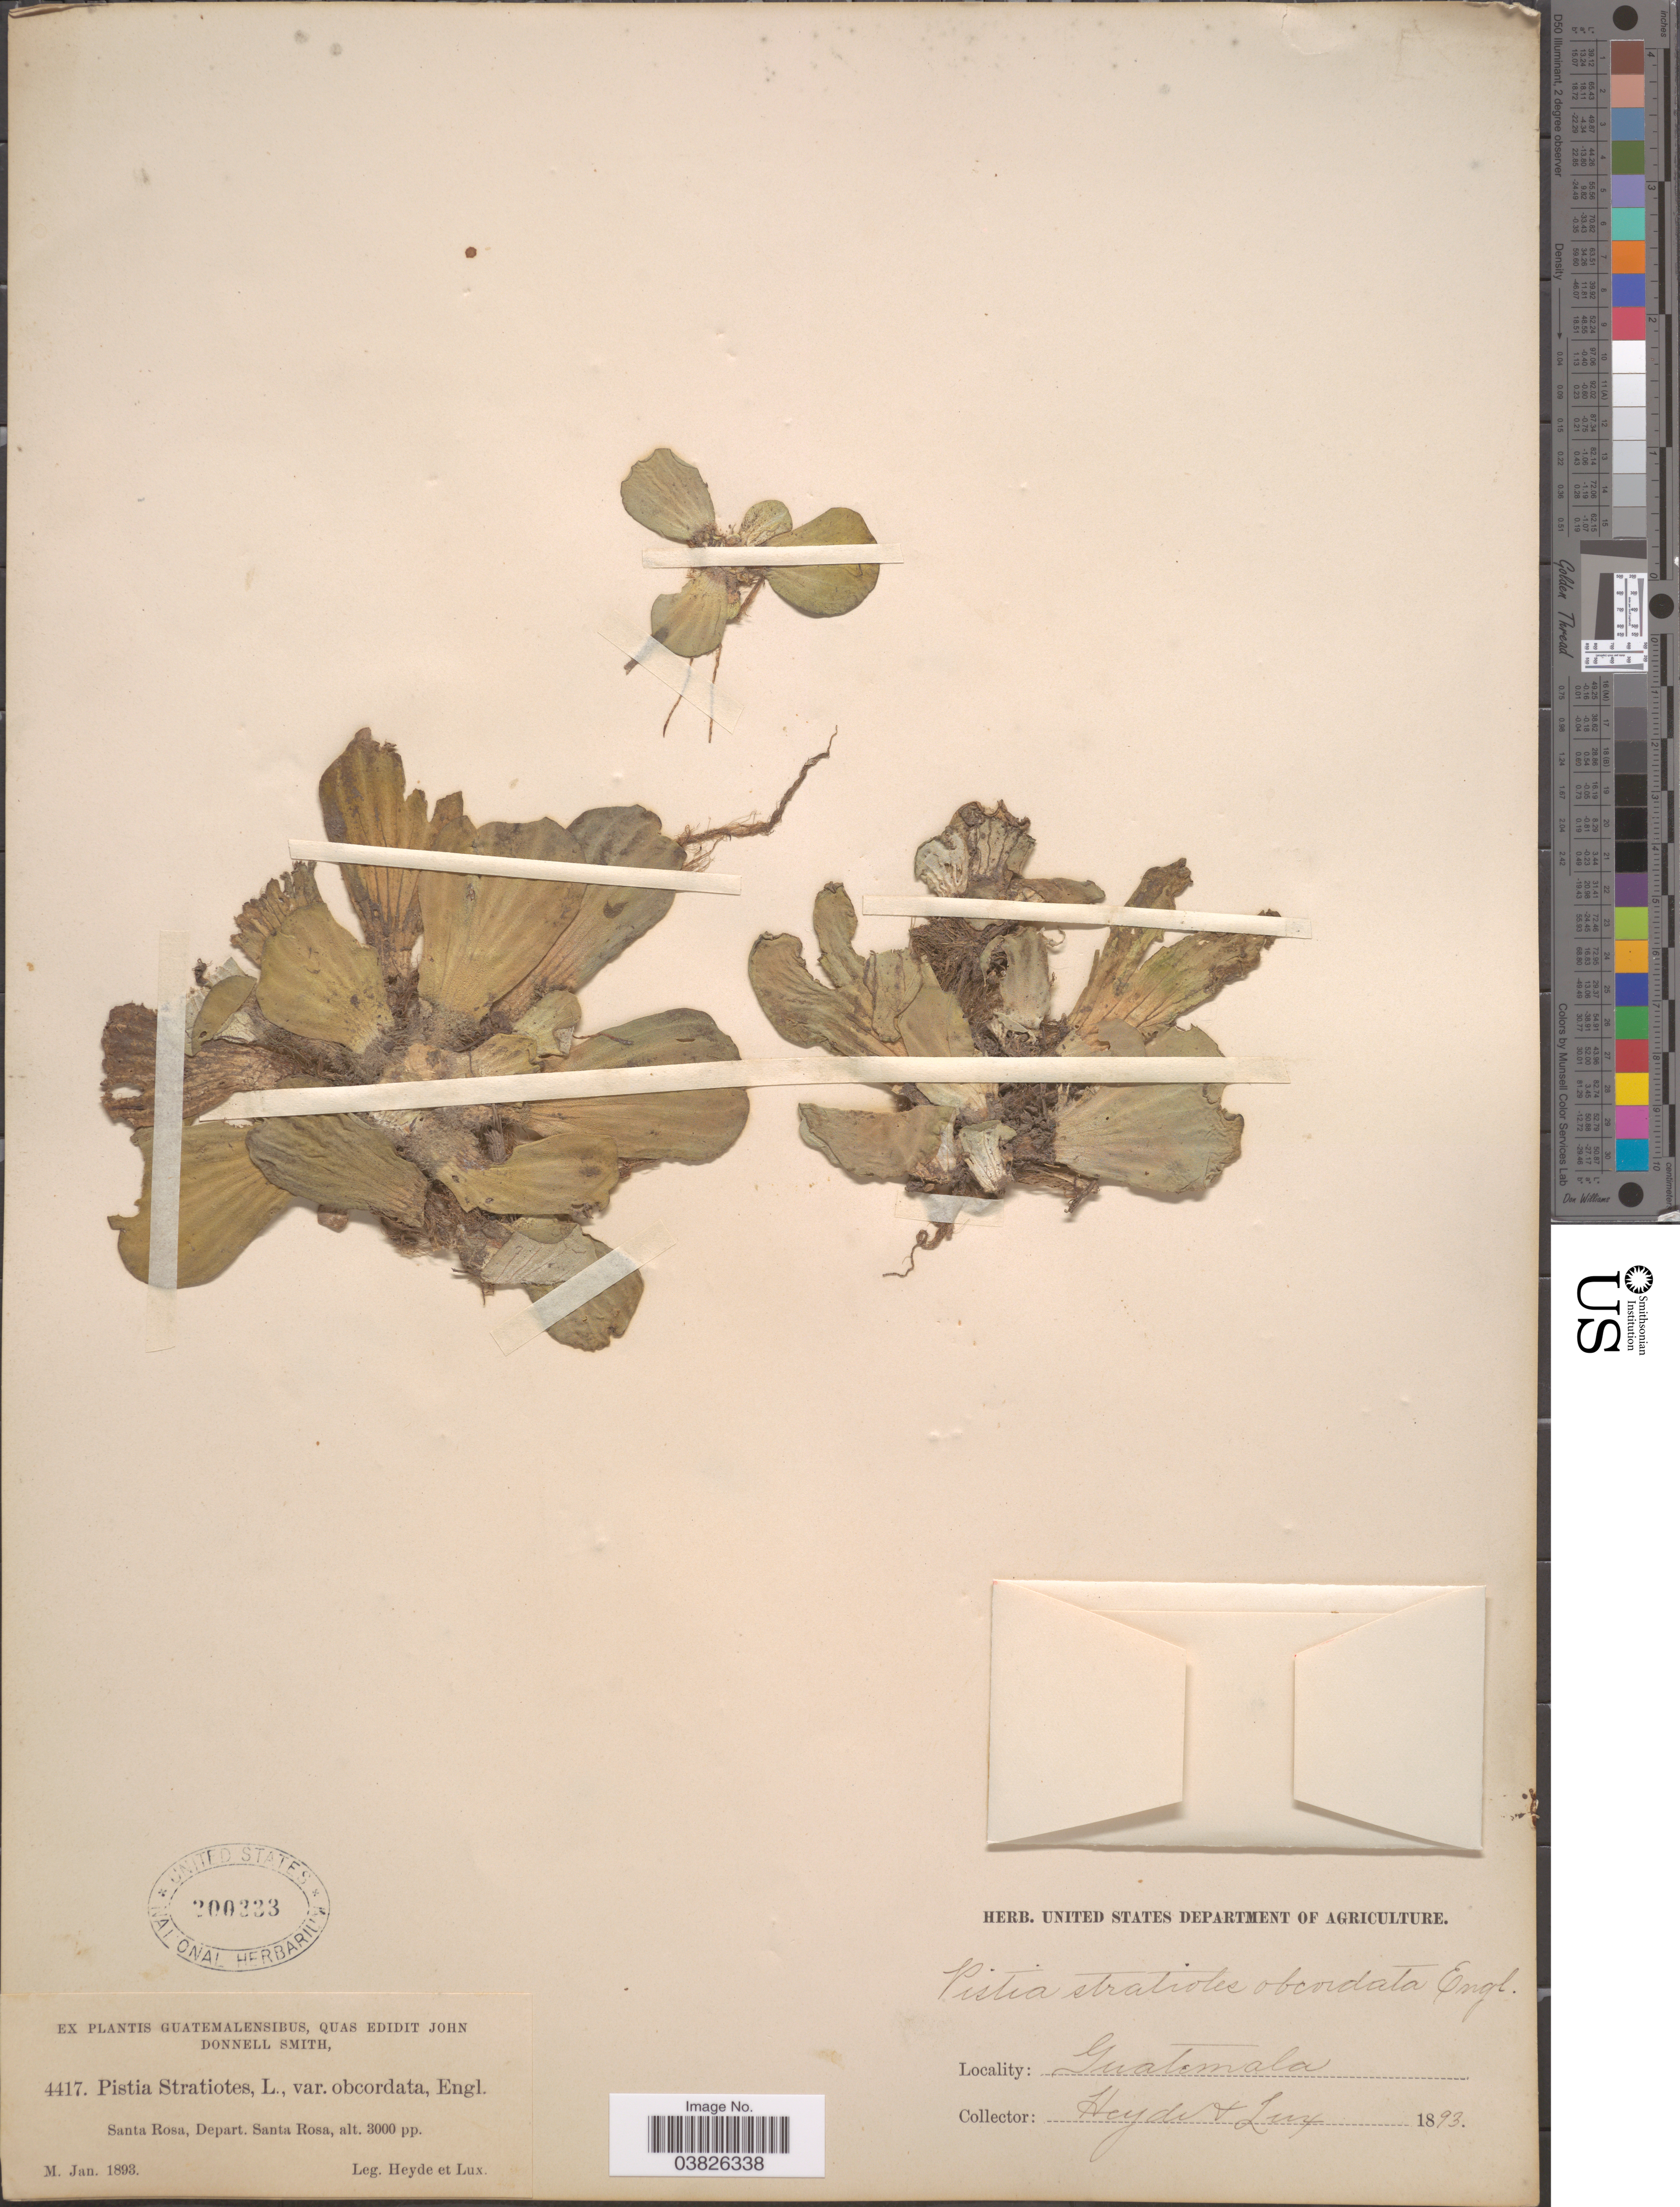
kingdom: Plantae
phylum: Tracheophyta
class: Liliopsida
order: Alismatales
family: Araceae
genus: Pistia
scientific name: Pistia stratiotes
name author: L.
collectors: Heyde & Lux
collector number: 4417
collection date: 1893-01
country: Guatemala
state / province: Santa Rosa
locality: Santa Rosa, Depart. Santa Rosa.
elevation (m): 914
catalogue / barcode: US 200333